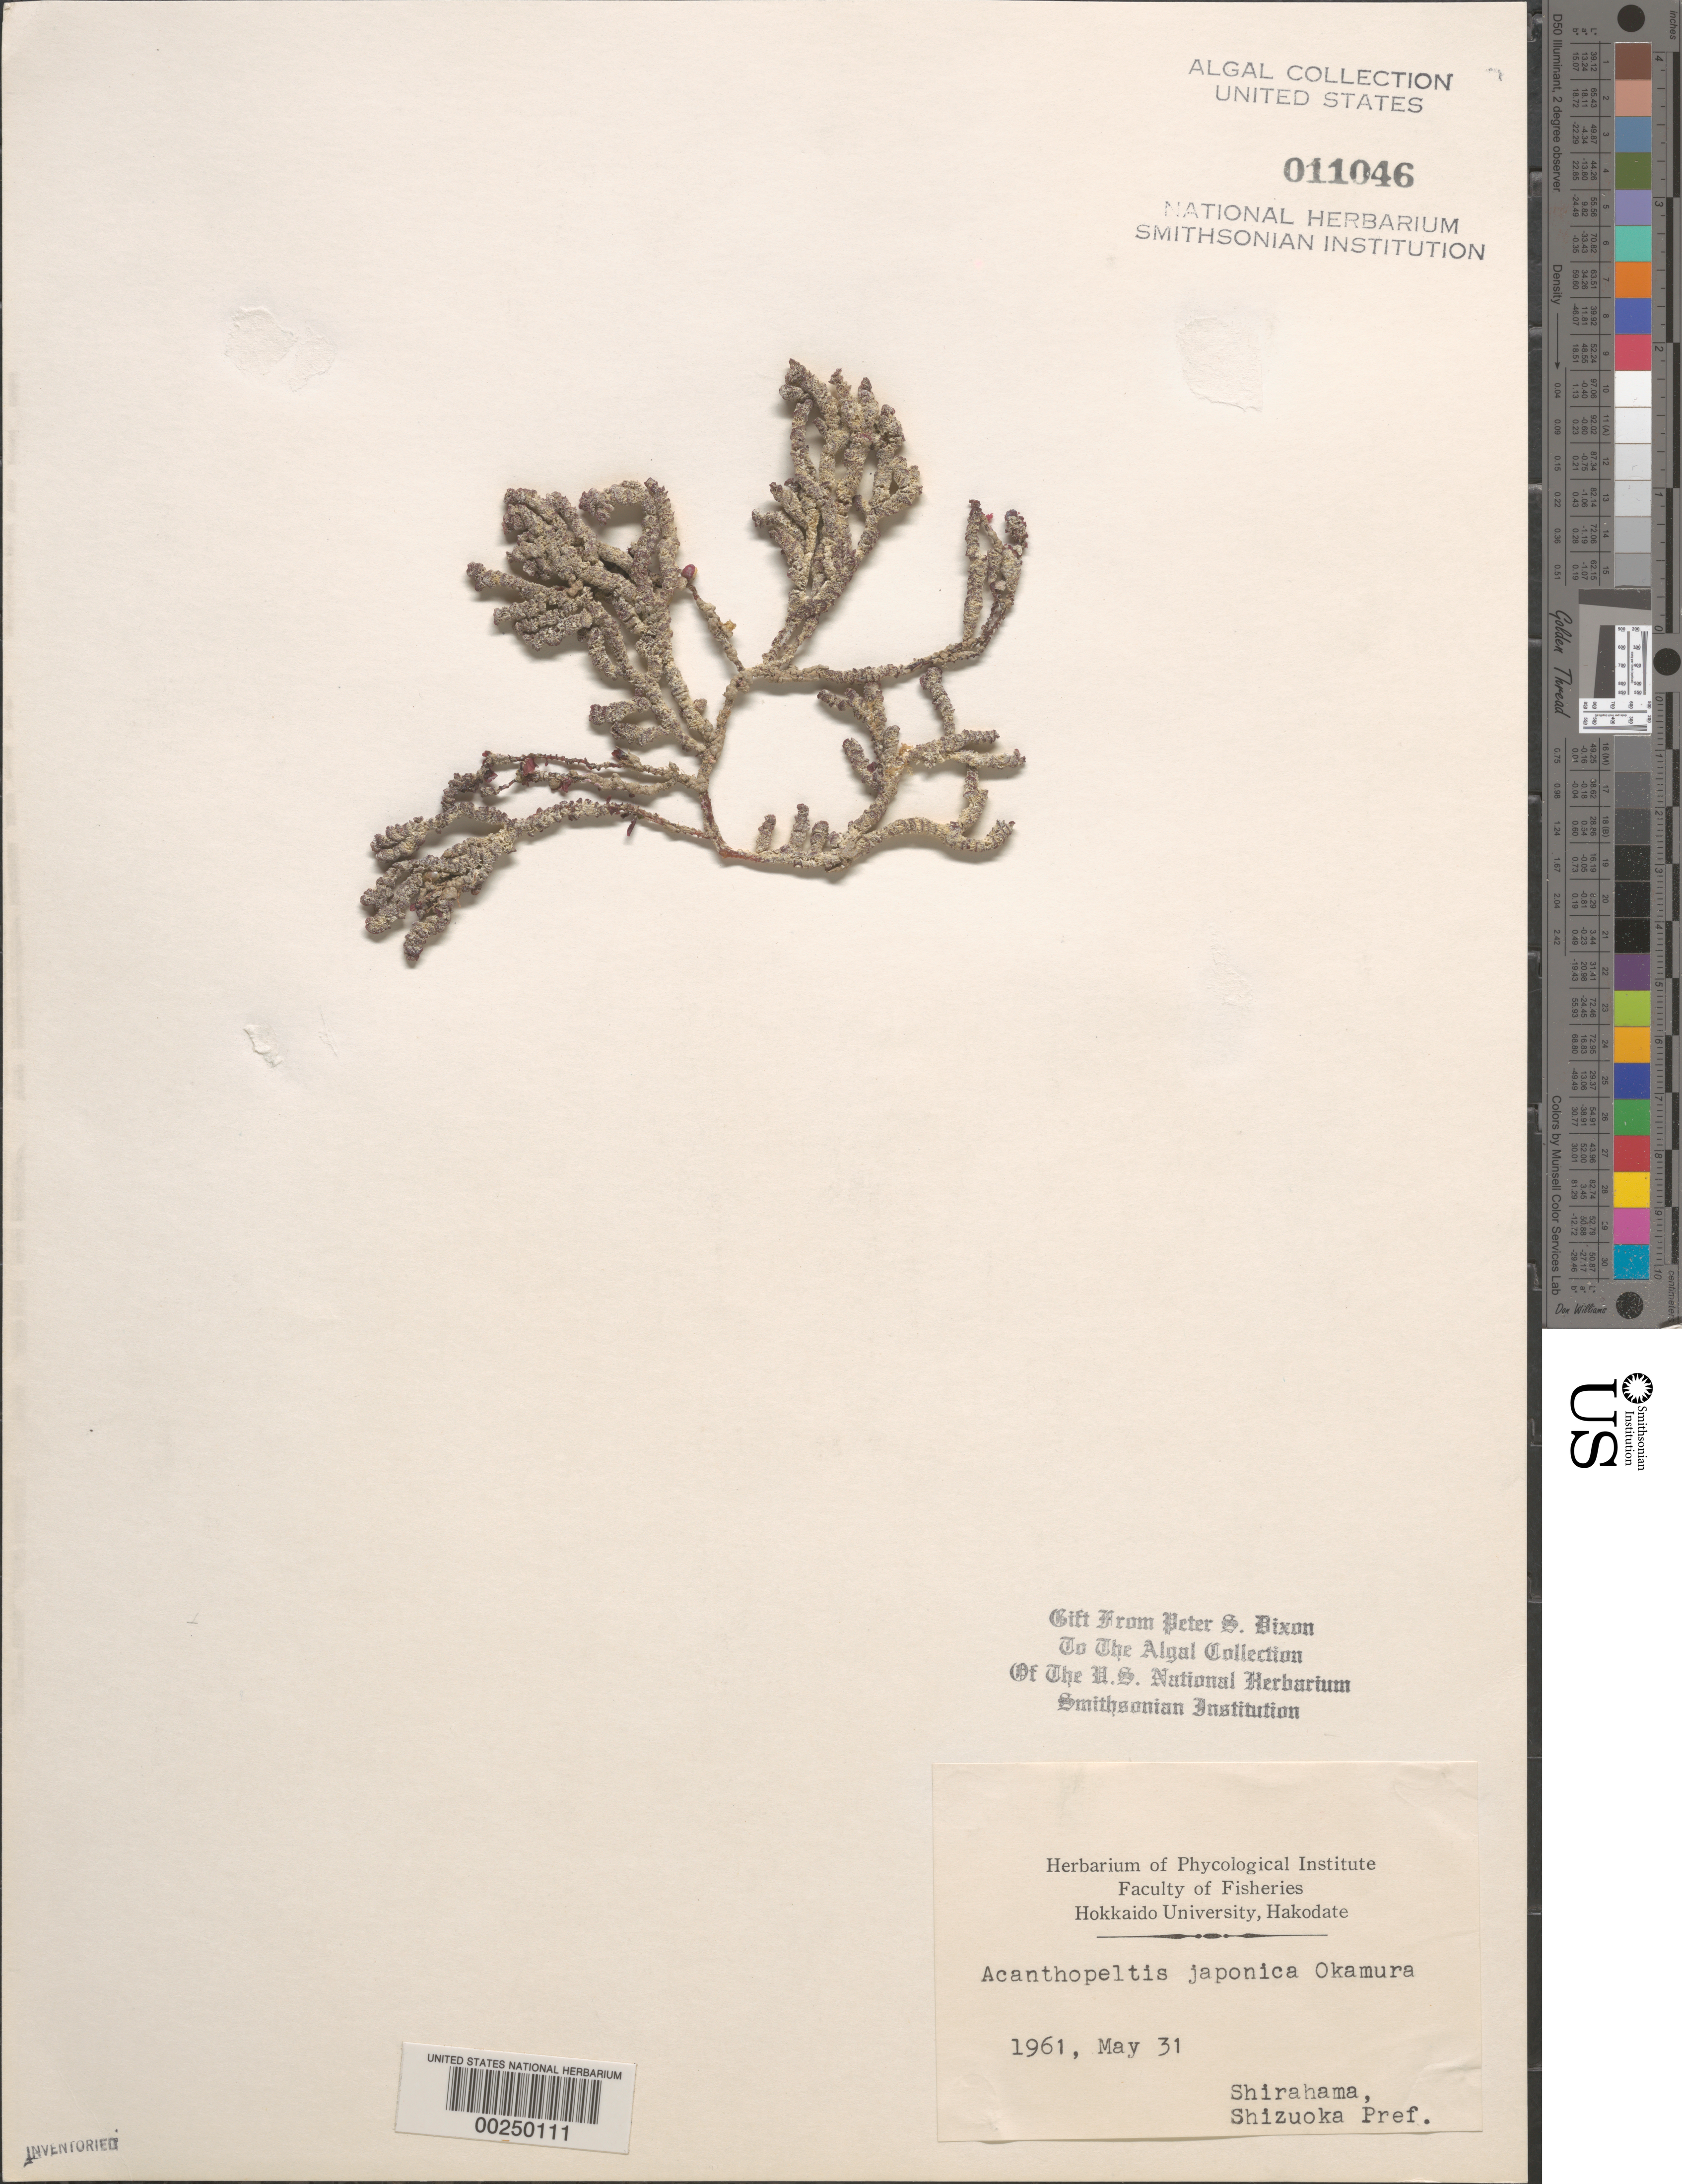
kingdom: Plantae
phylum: Rhodophyta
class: Florideophyceae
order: Gelidiales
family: Gelidiaceae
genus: Gelidium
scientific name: Gelidium yoshidae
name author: G.H. Boo & R. Terada in G.H. Boo et al.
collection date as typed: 31 May 1961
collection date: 1961-05-31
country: Japan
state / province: Sizuoka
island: Honshu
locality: Shirahama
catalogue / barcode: US 11046